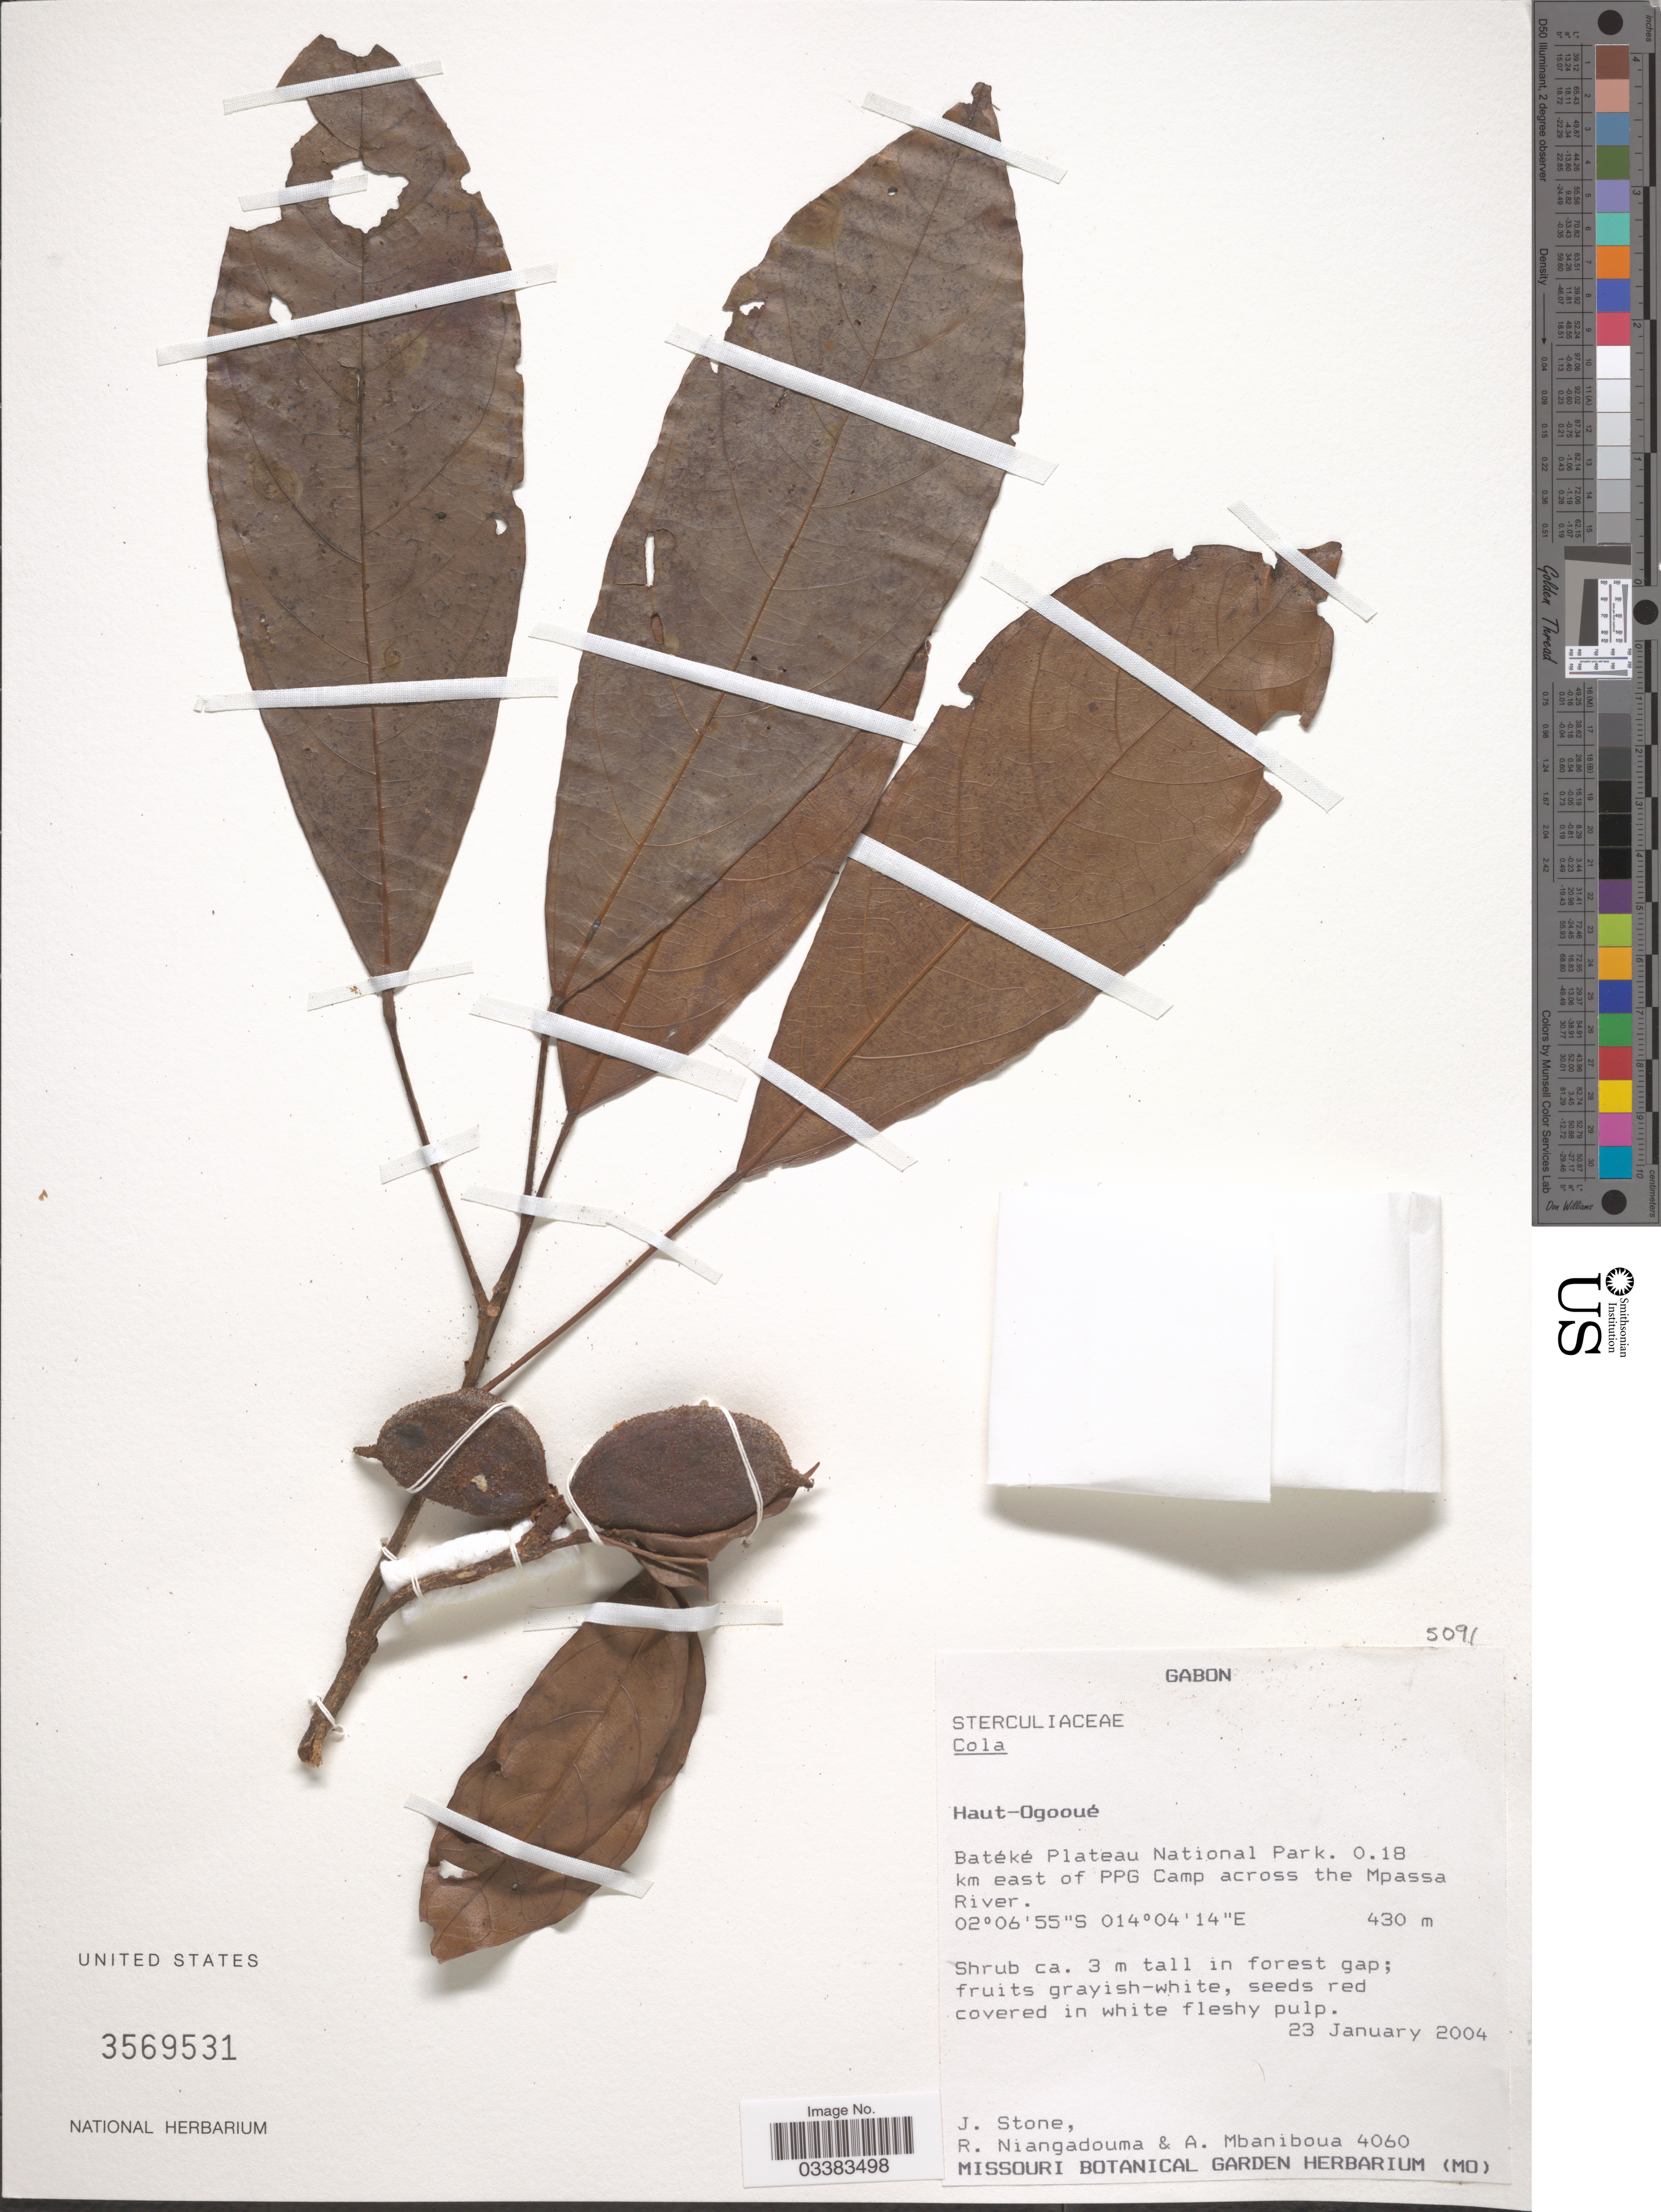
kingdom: Plantae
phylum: Tracheophyta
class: Magnoliopsida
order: Malvales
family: Malvaceae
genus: Cola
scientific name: Cola sp.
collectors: J. Stone, R. Niangadouma & A. Mbaniboua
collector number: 4060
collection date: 2004-01-23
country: Gabon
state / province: Haut-Ogooue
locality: Batéké Plateau National Park. 0.18 km east of PPG Camp across the Mpassa River.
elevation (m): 430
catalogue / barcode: US 3569531